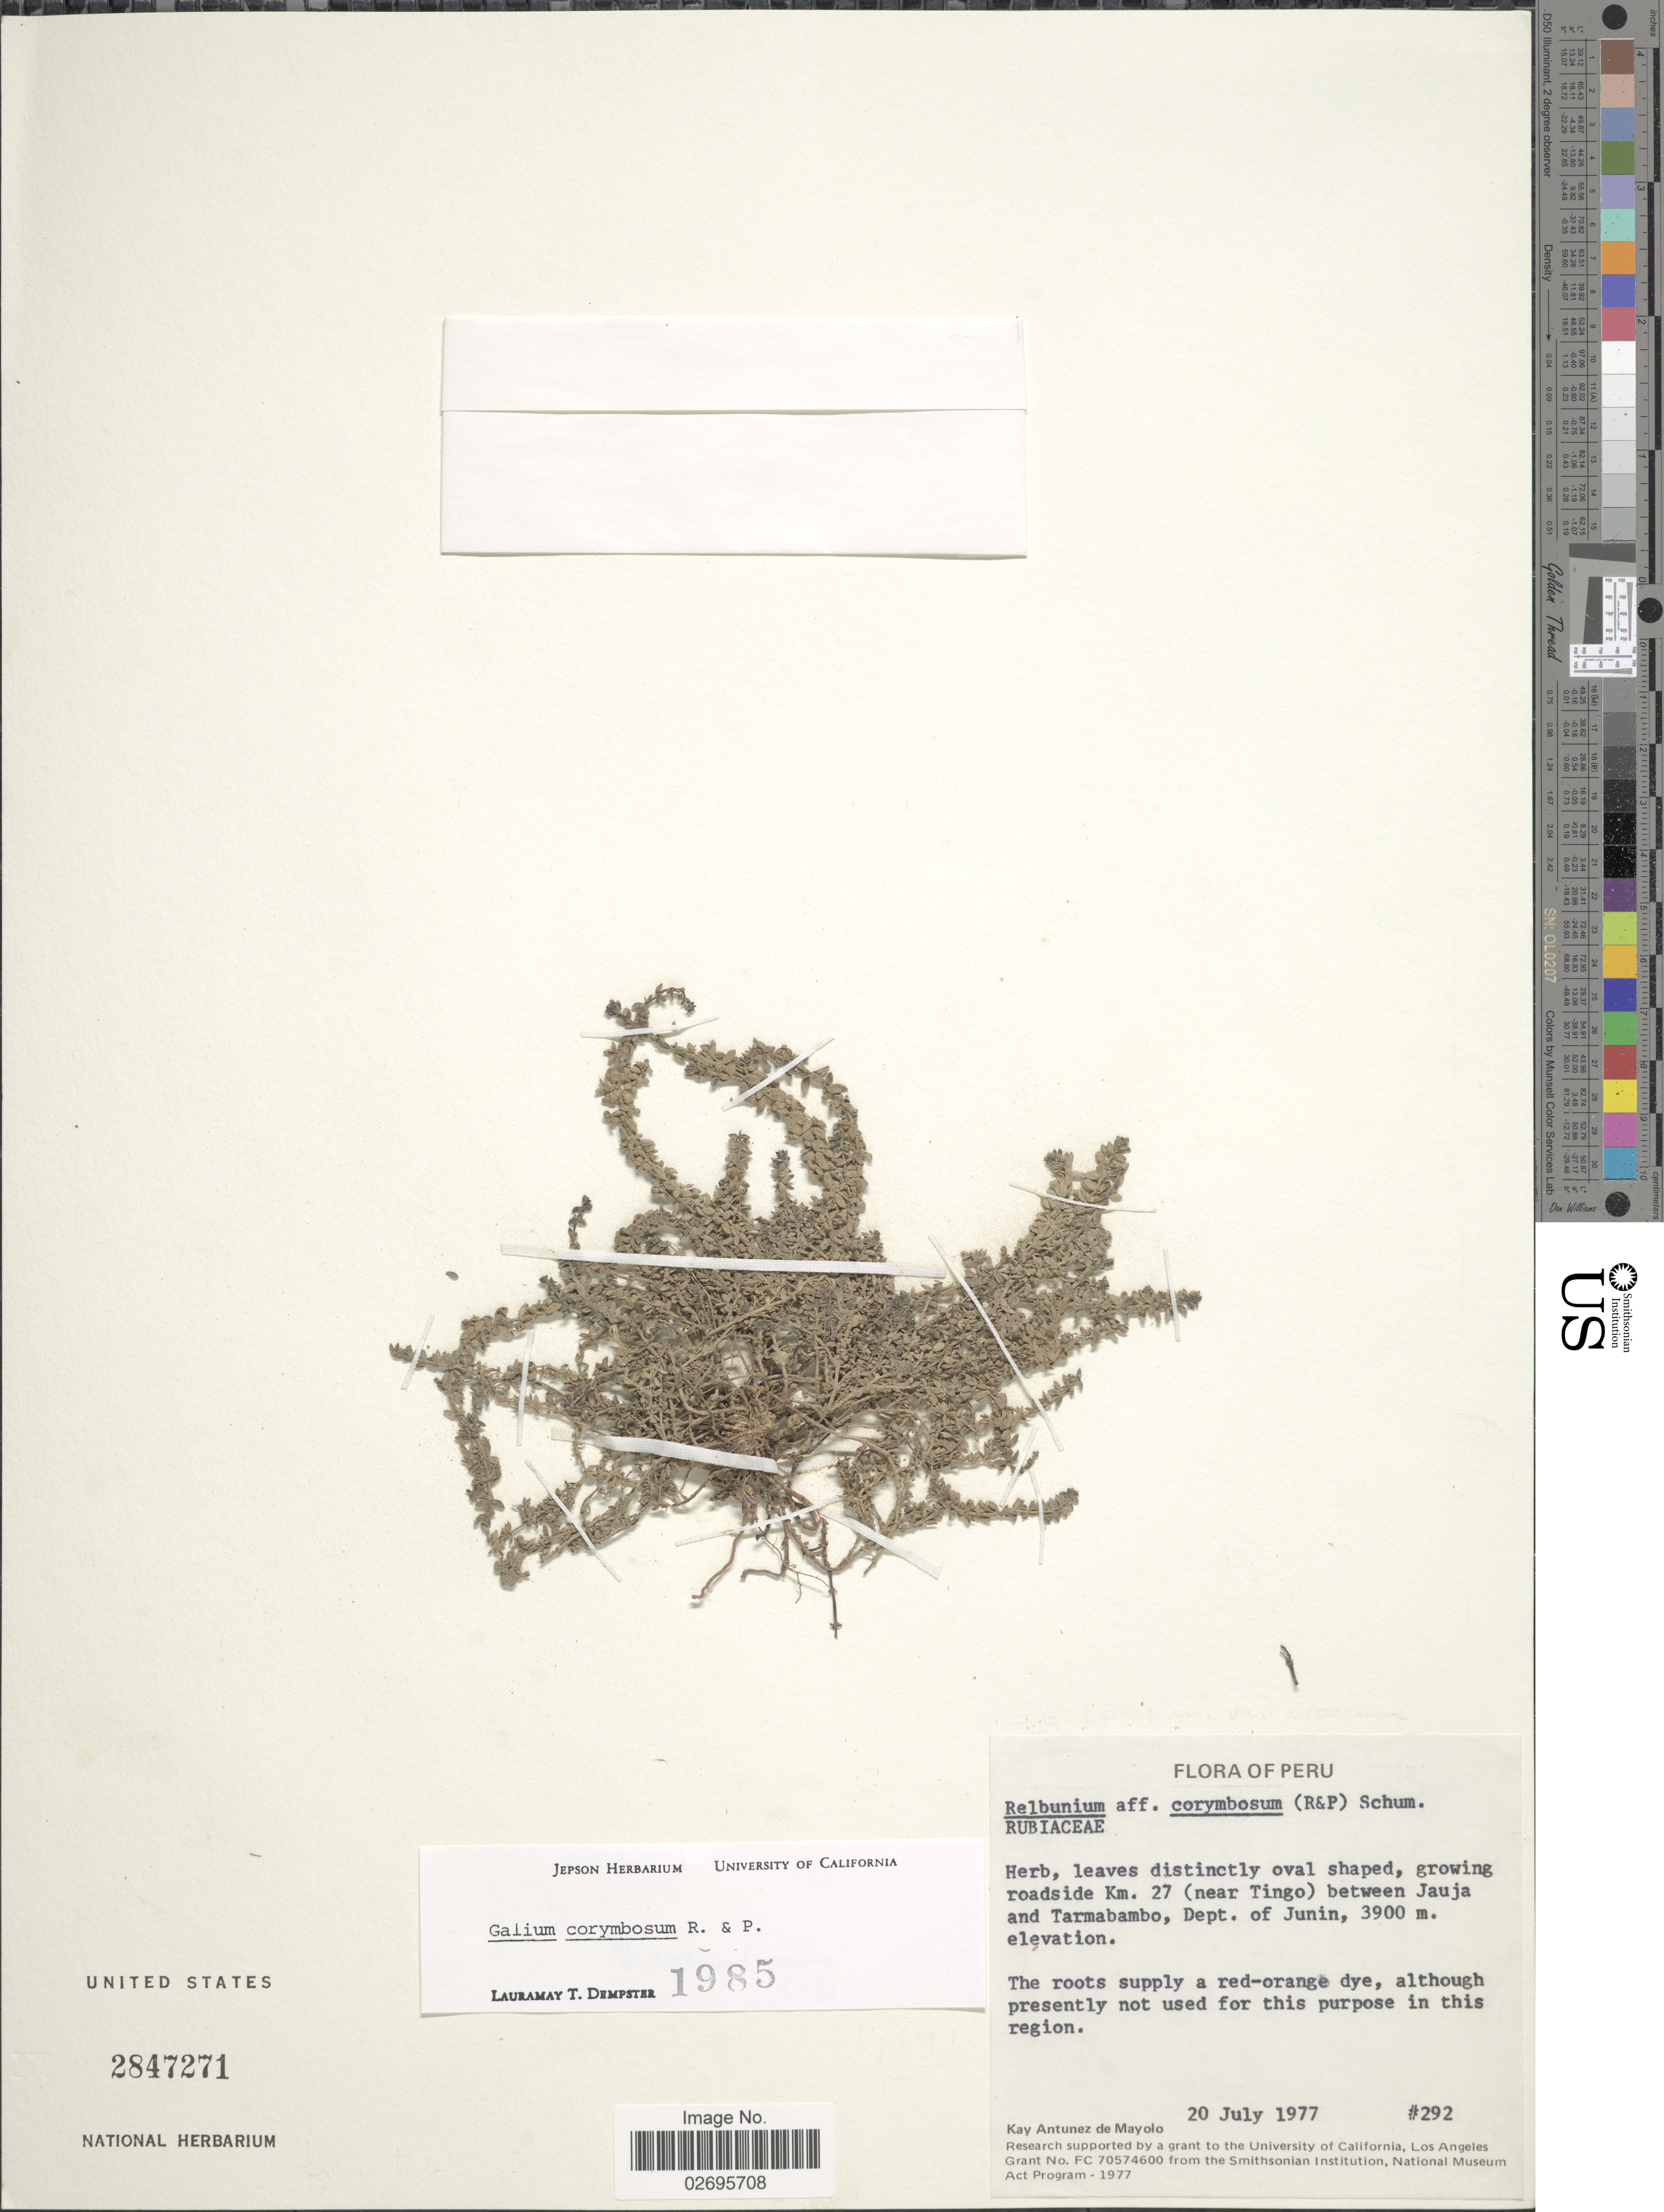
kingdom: Plantae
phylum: Tracheophyta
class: Magnoliopsida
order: Gentianales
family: Rubiaceae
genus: Galium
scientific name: Galium corymbosum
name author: Ruiz & Pav.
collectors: K. Antunez de Mayolo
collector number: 292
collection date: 1977-07-20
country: Peru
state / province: Junín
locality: Roadside Km. 27 (near Tingo) between Jauja and Tarmabambo, Dept. of Junin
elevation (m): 3900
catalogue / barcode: US 2847271